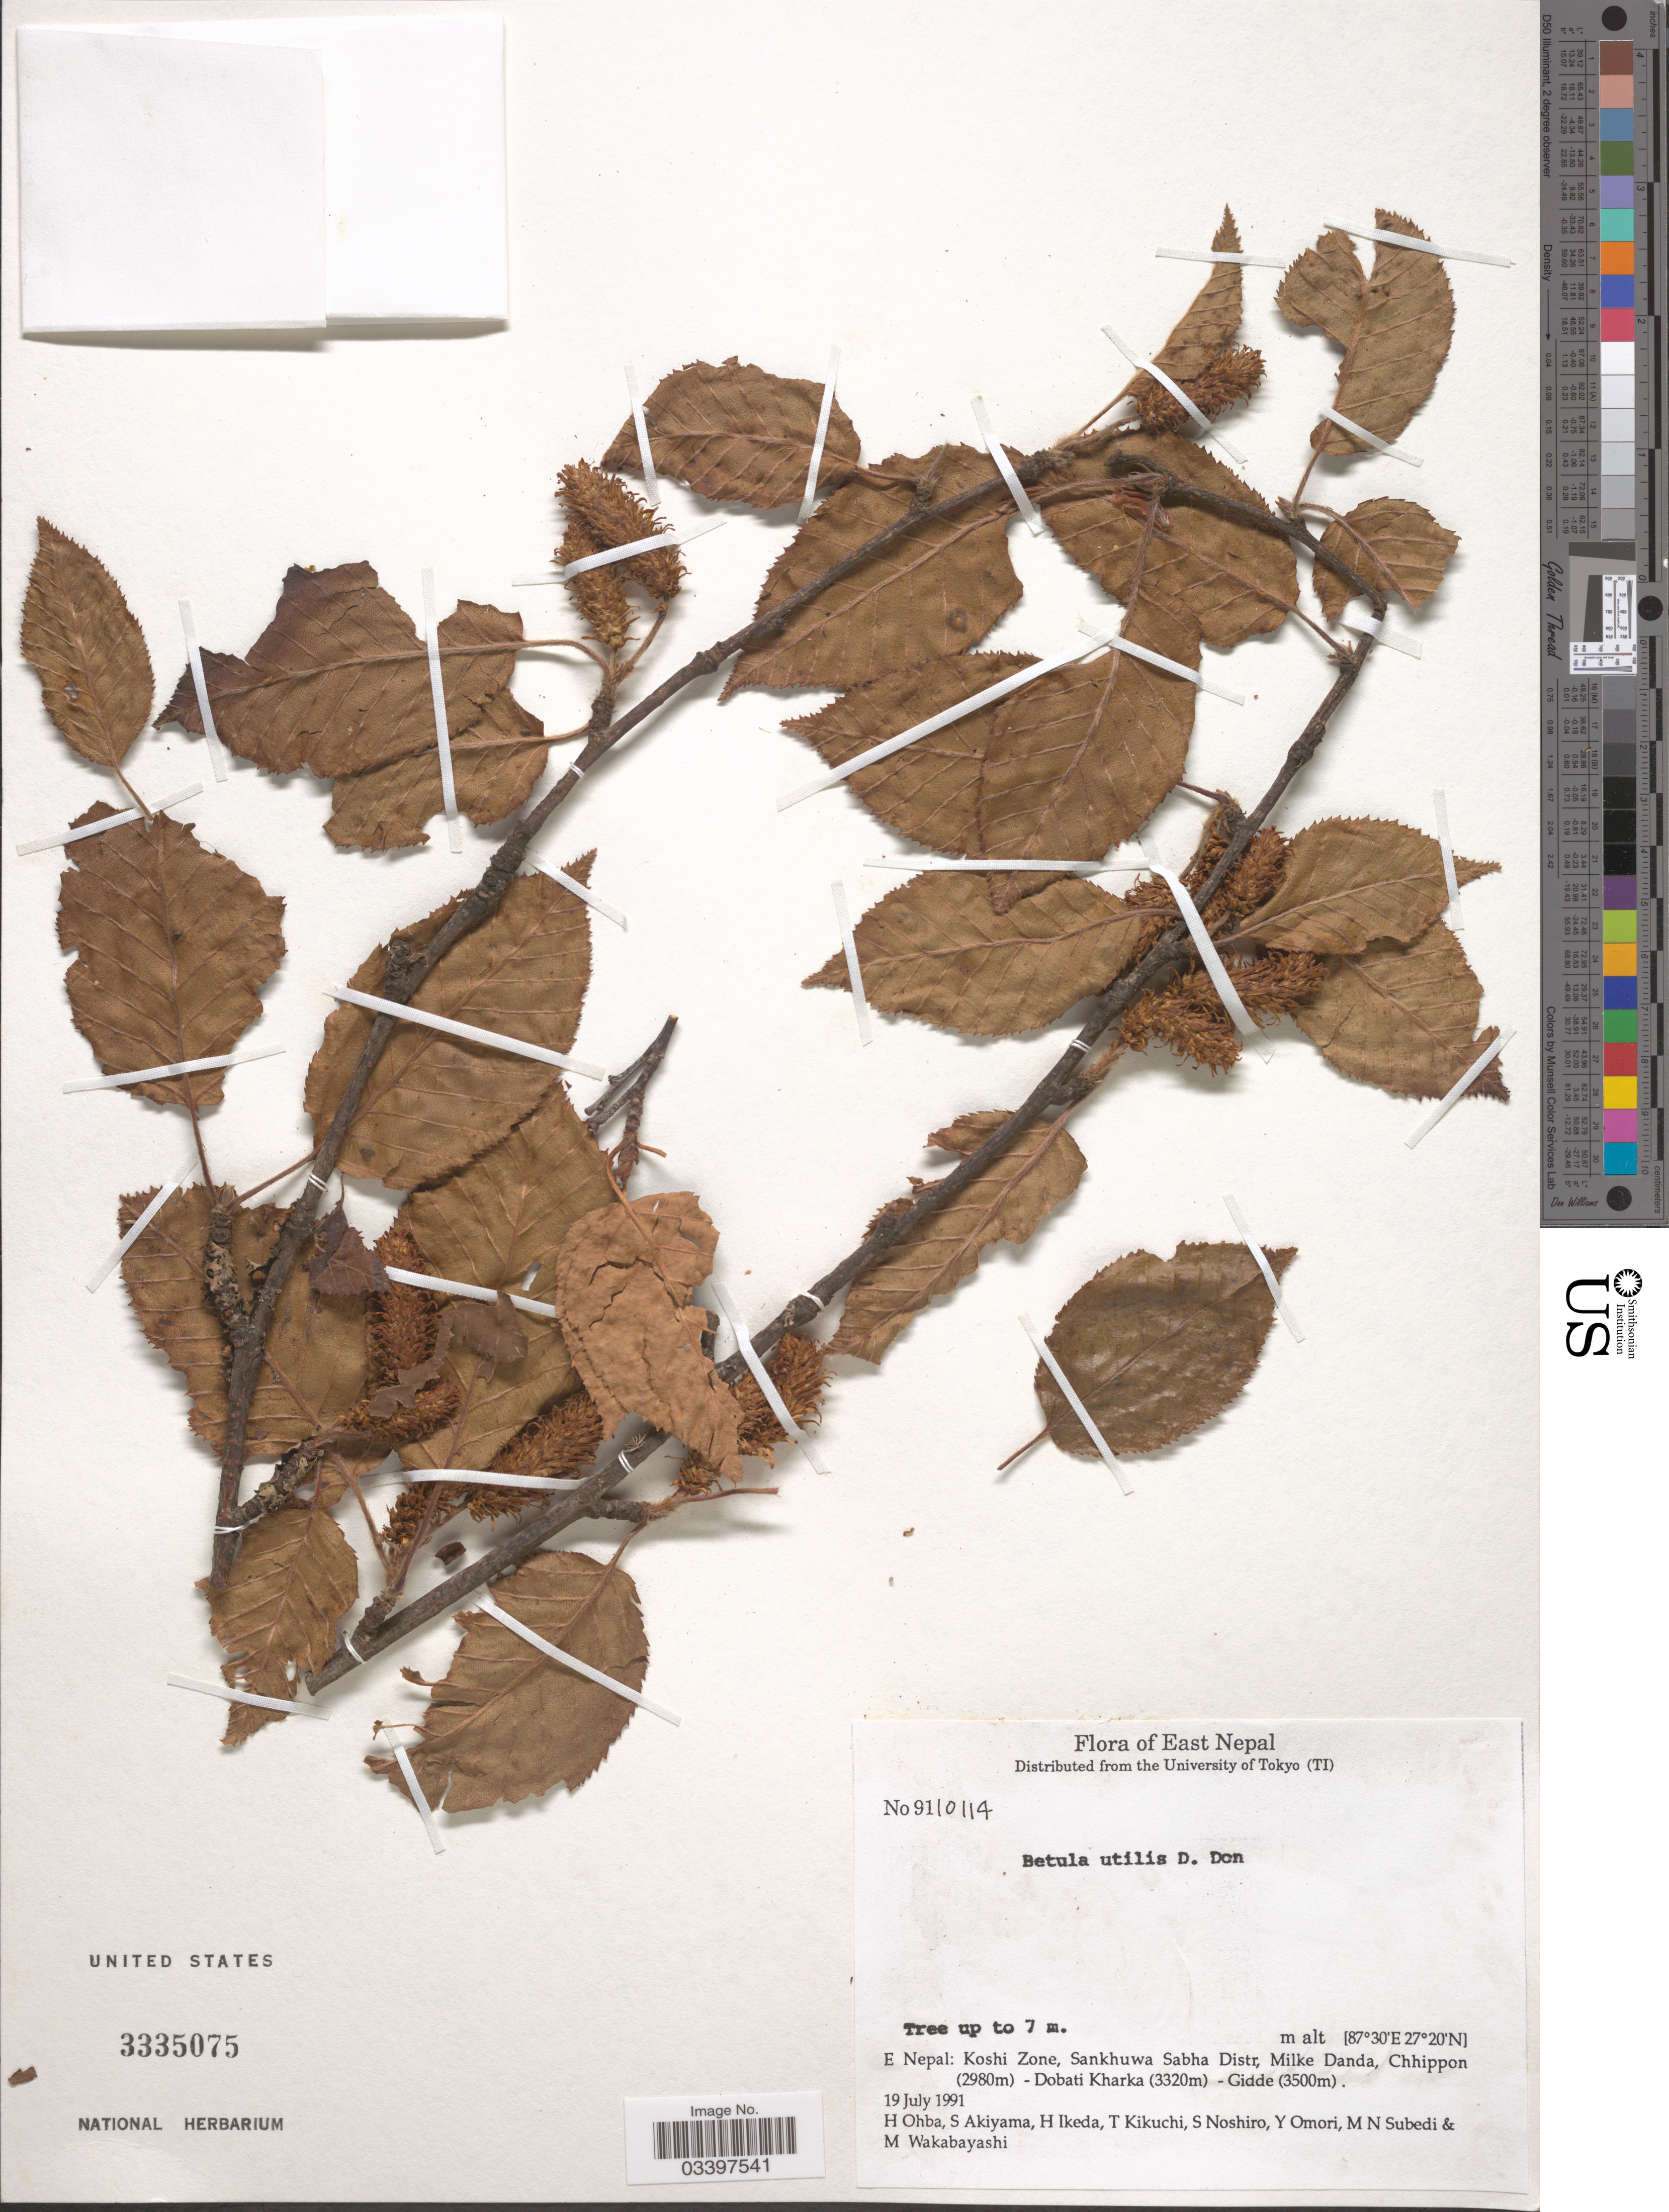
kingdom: Plantae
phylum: Tracheophyta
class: Magnoliopsida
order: Fagales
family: Betulaceae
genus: Betula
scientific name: Betula utilis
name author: D. Don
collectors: H. Ohba, Shinobu Akiyama, H. Ikeda, T. Kikuchi & et al.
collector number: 9110114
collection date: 1991-07-19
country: Nepal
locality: E Nepal: Koshi Zone, Sankhuwa Sabha Distr, Milke Danda, Chhippon - Dobati Kharka - Gidde.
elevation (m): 2980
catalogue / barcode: US 3335075